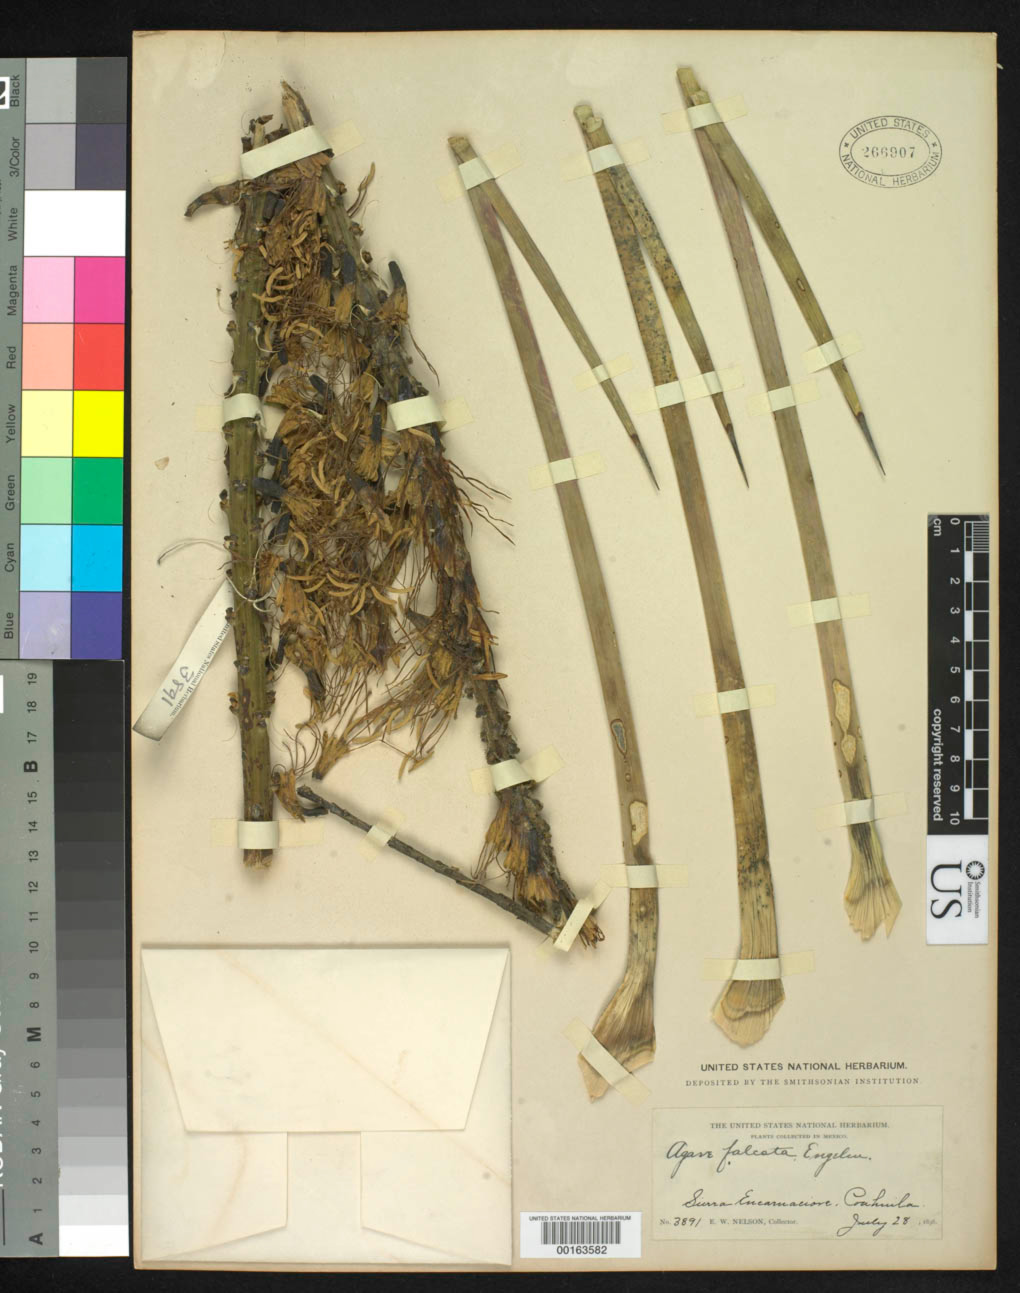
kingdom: Plantae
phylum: Tracheophyta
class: Liliopsida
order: Asparagales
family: Asparagaceae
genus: Agave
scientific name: Agave striata subsp. falcata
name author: (Engelm.) Gentry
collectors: E. W. Nelson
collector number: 3891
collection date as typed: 28 Jul 1896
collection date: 1896-07-28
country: Mexico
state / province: Coahuila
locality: Sierra Encaruaciore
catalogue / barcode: US 266907